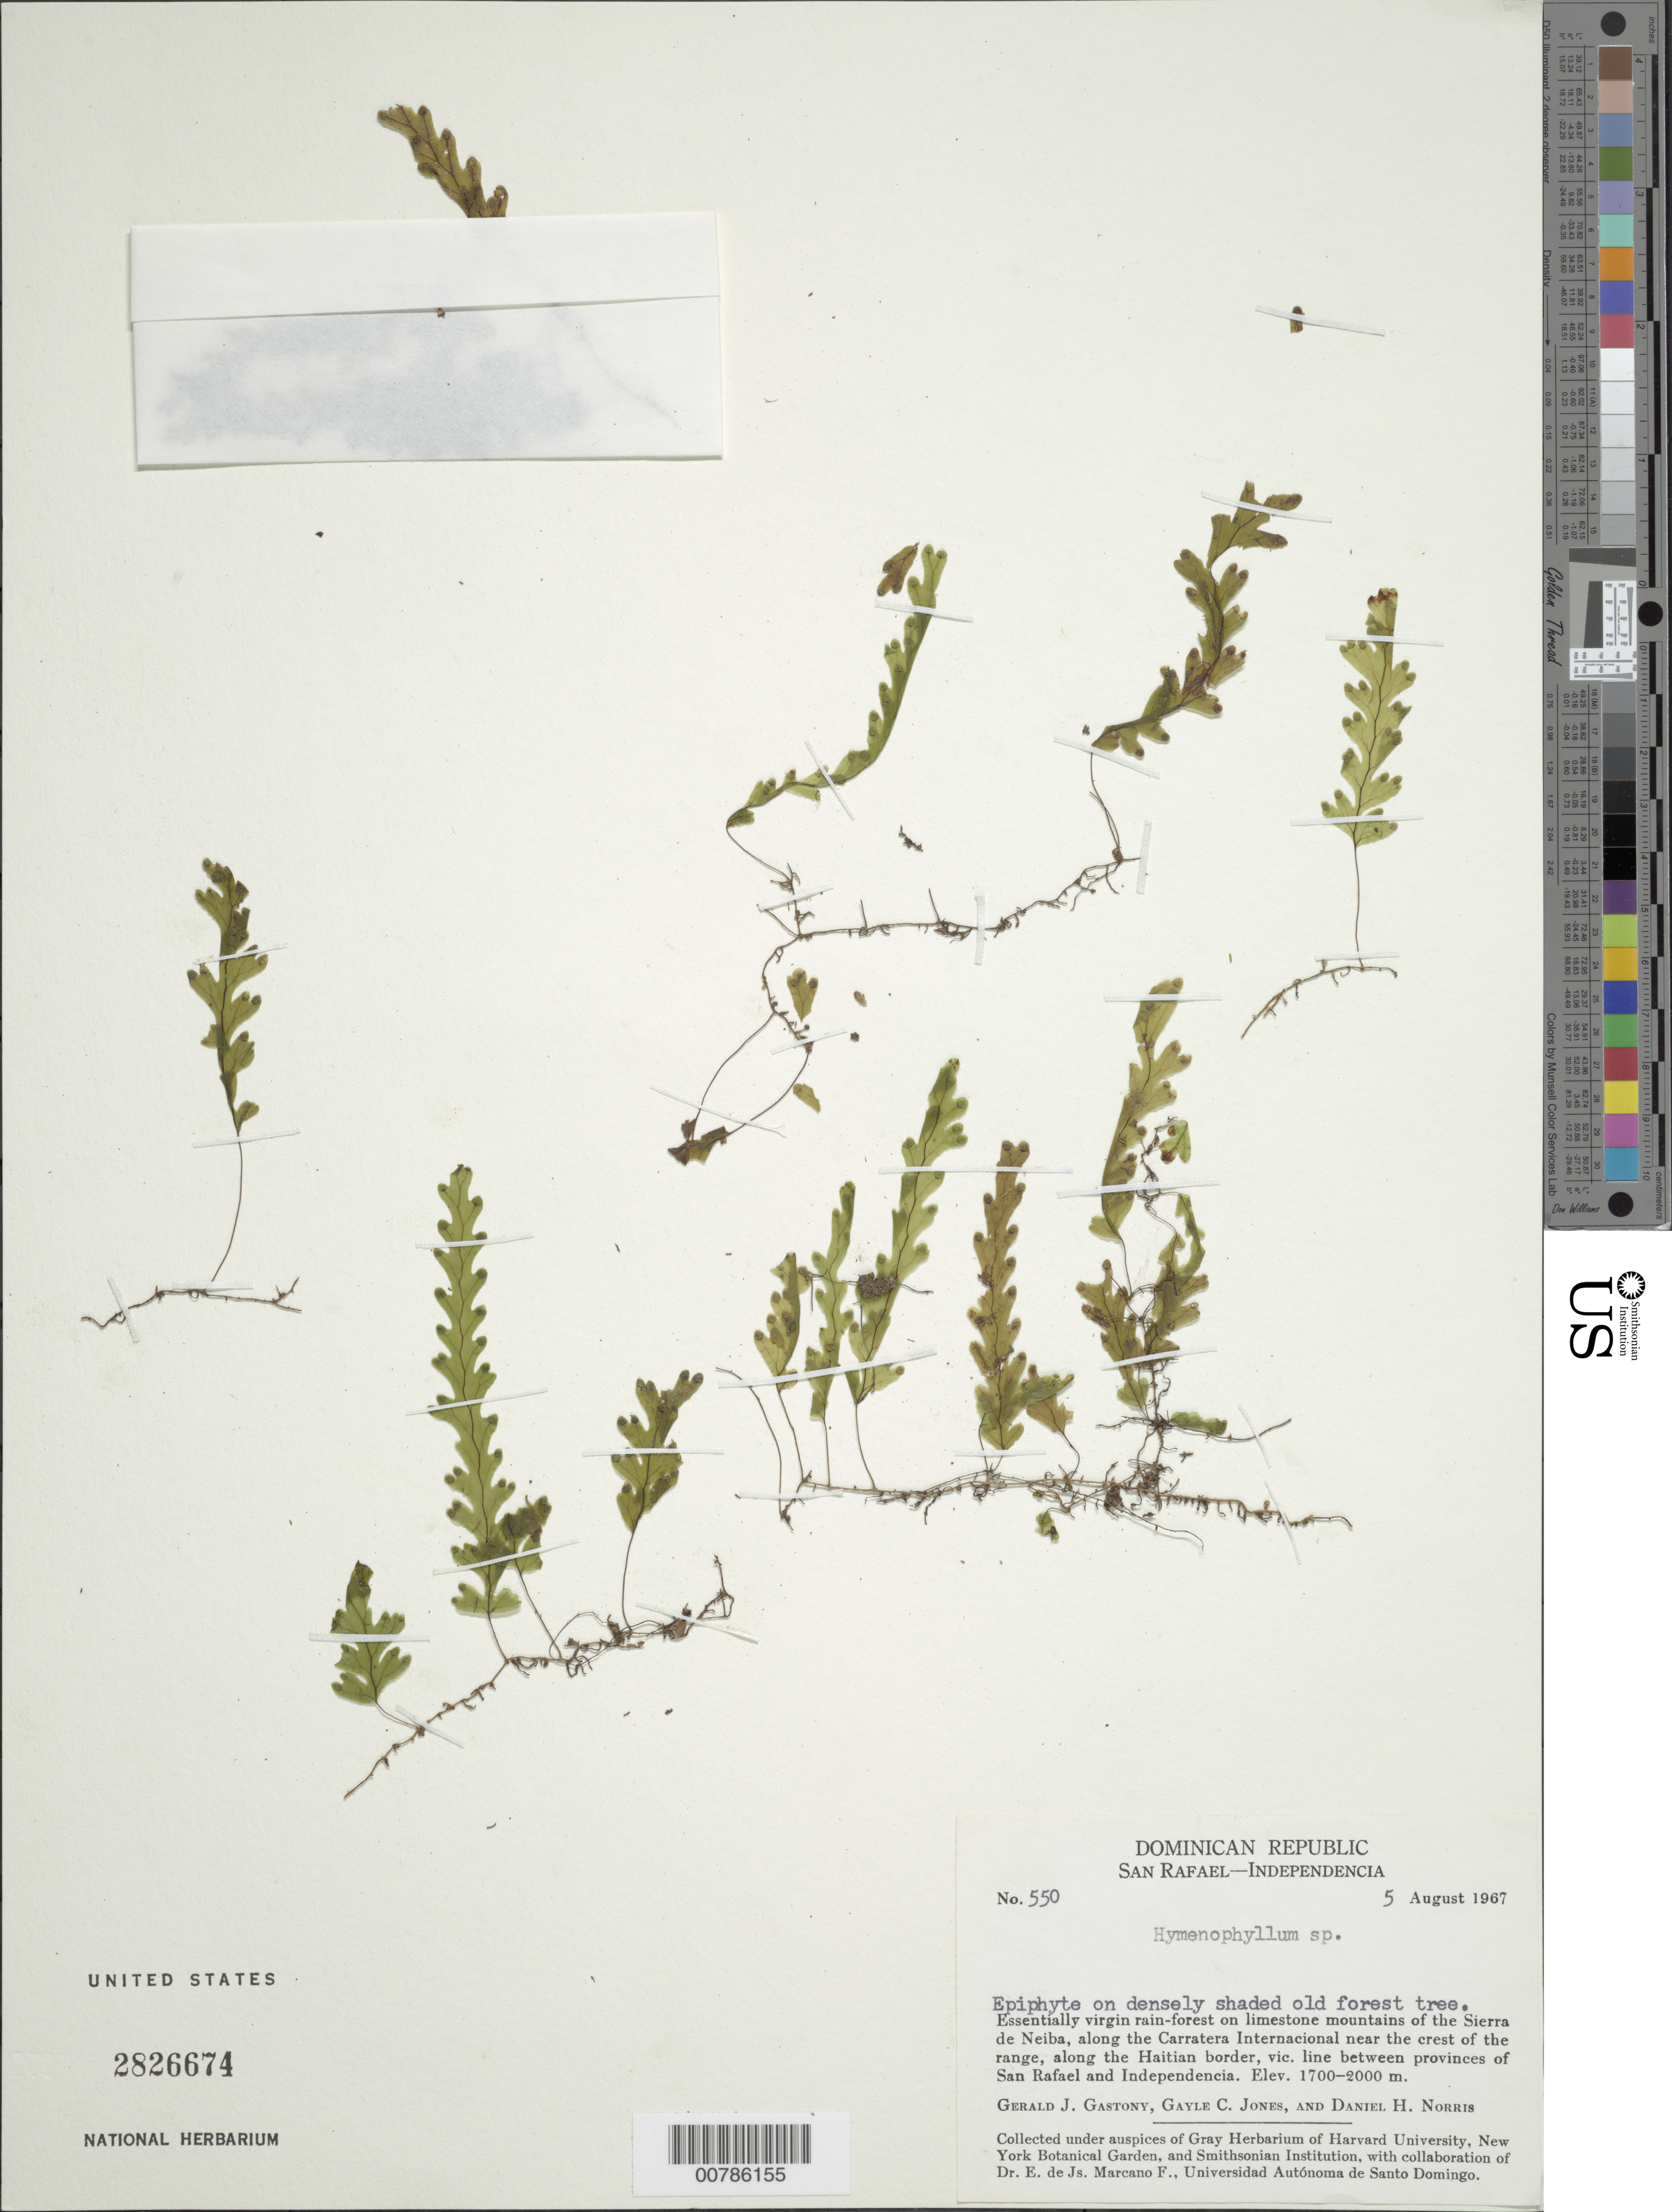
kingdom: Plantae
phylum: Tracheophyta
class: Polypodiopsida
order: Hymenophyllales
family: Hymenophyllaceae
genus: Hymenophyllum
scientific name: Hymenophyllum asplenioides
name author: (Sw.) Sw.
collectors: G. Gastony, G. C. Jones & D. H. Norris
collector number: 550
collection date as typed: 05 Aug 1967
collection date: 1967-08-05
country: Dominican Republic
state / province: Elías Piña / Independencia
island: Hispaniola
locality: Sierra de Neiba, along Carratera Internacional, along Haitian border, vic line between provinces of San Rafael and Independencia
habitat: essentiall virgin rain forest on limestone mountains; on densely shaded old forest tree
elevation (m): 1700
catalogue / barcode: US 2826674